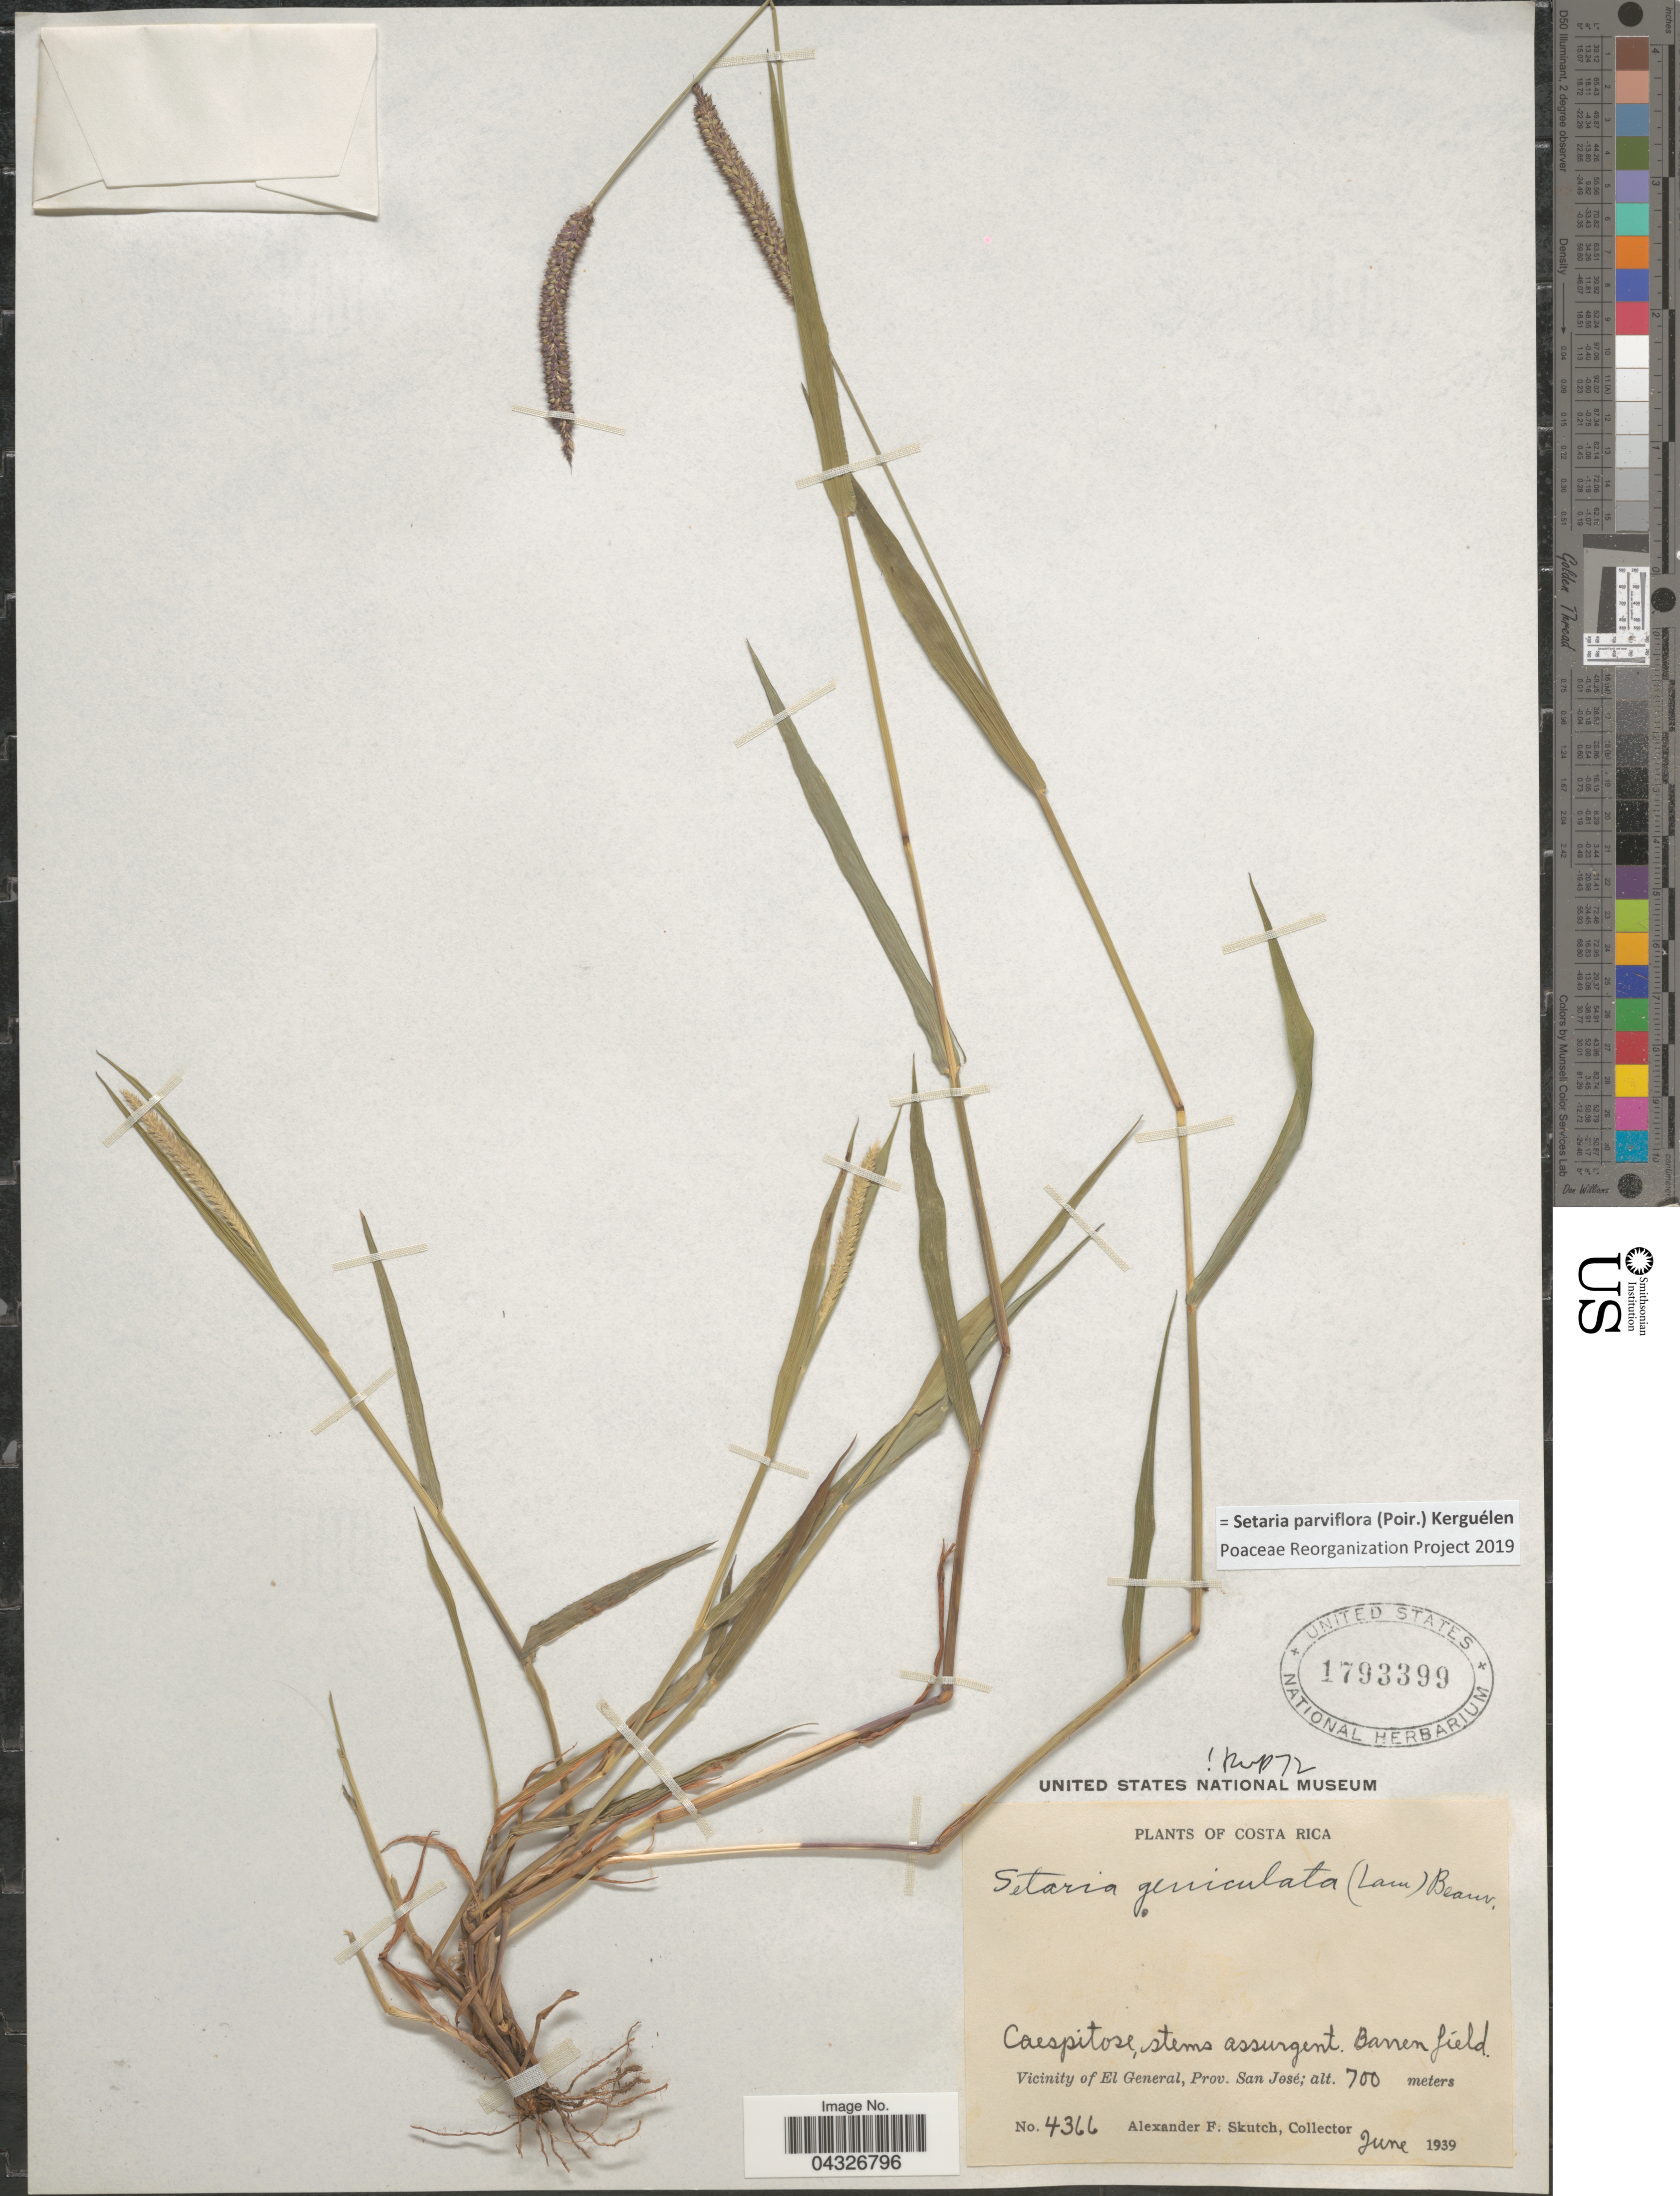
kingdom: Plantae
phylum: Tracheophyta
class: Liliopsida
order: Poales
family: Poaceae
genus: Setaria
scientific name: Setaria parviflora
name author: (Poir.) Kerguélen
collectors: A. F. Skutch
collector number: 4366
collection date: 1939-06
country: Costa Rica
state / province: San José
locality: Vicinity of El General.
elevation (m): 700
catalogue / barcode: US 1793399